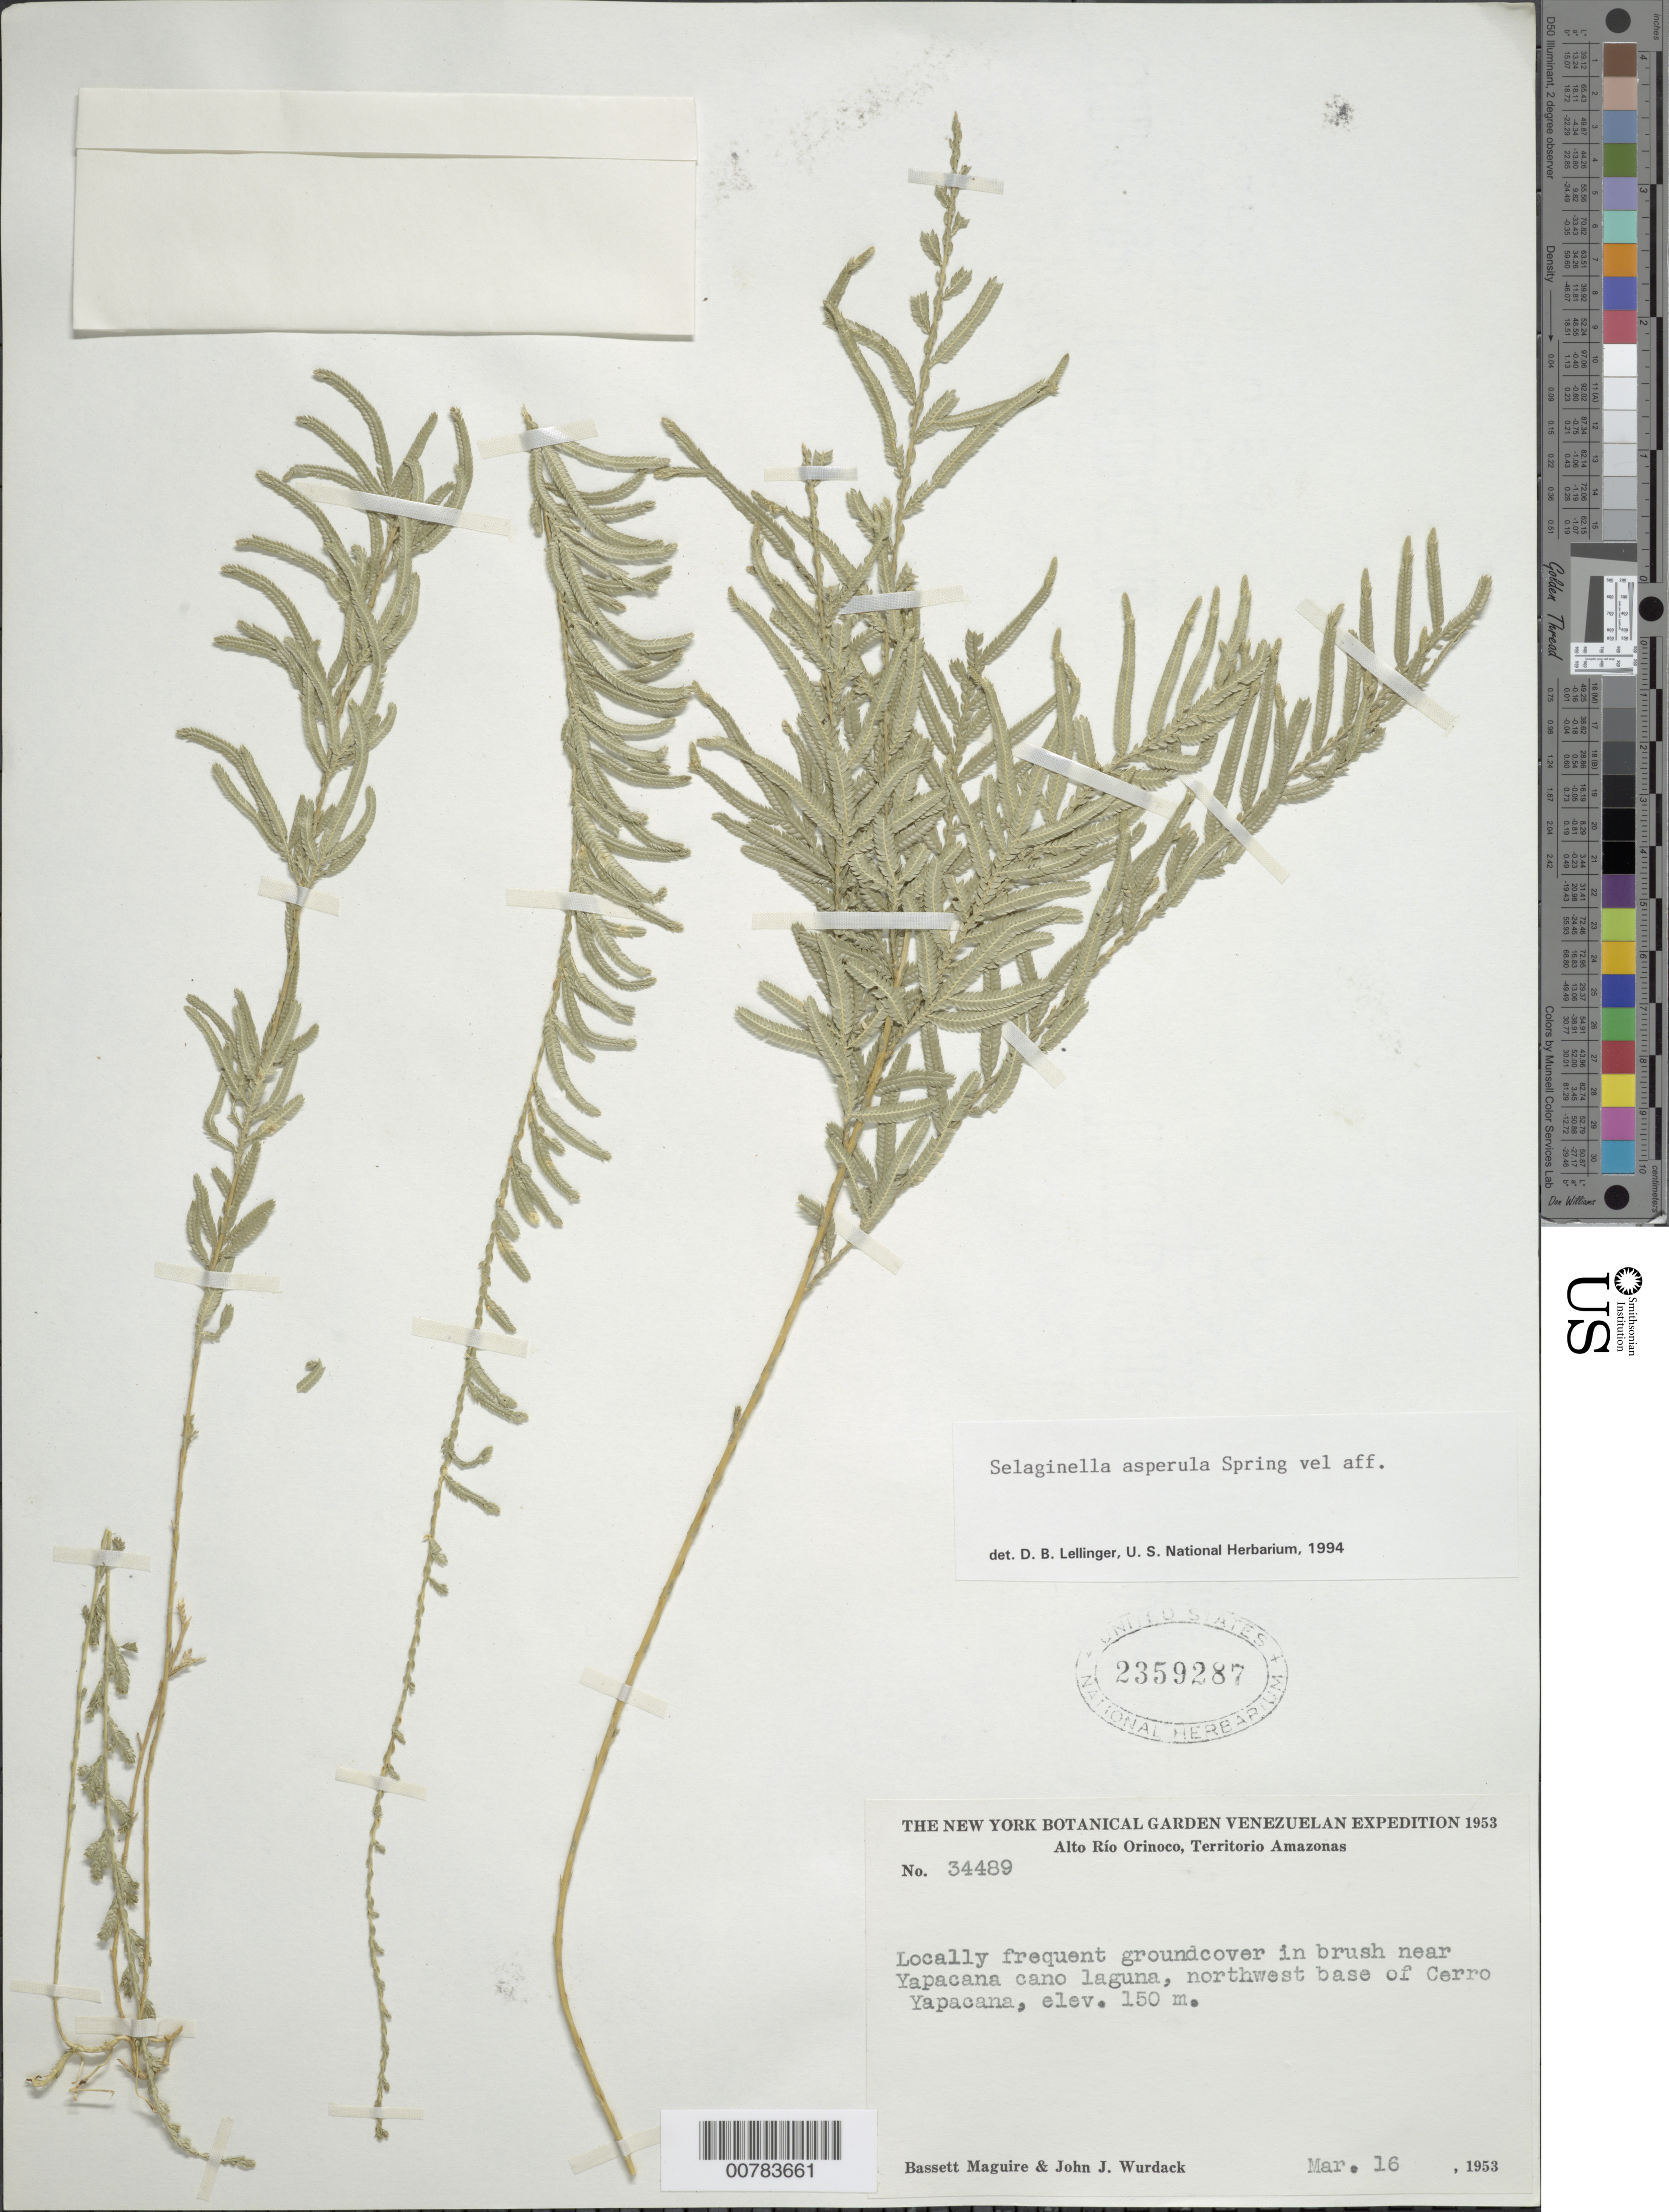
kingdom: Plantae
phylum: Tracheophyta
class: Lycopodiopsida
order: Selaginellales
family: Selaginellaceae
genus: Selaginella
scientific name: Selaginella asperula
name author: Spring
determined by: Lellinger, David B., (BOT), Smithsonian Institution - National Museum of Natural History (UNITED STATES)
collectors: B. Maguire & J. J. Wurdack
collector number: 34489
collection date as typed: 16-Mar-53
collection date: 1953-03-16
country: Venezuela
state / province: Amazonas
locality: Alto Río Orinoco, Cerro Yapacána, NW base; near Yapacána Caño laguna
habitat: Bush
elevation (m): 150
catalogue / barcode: US 2359287